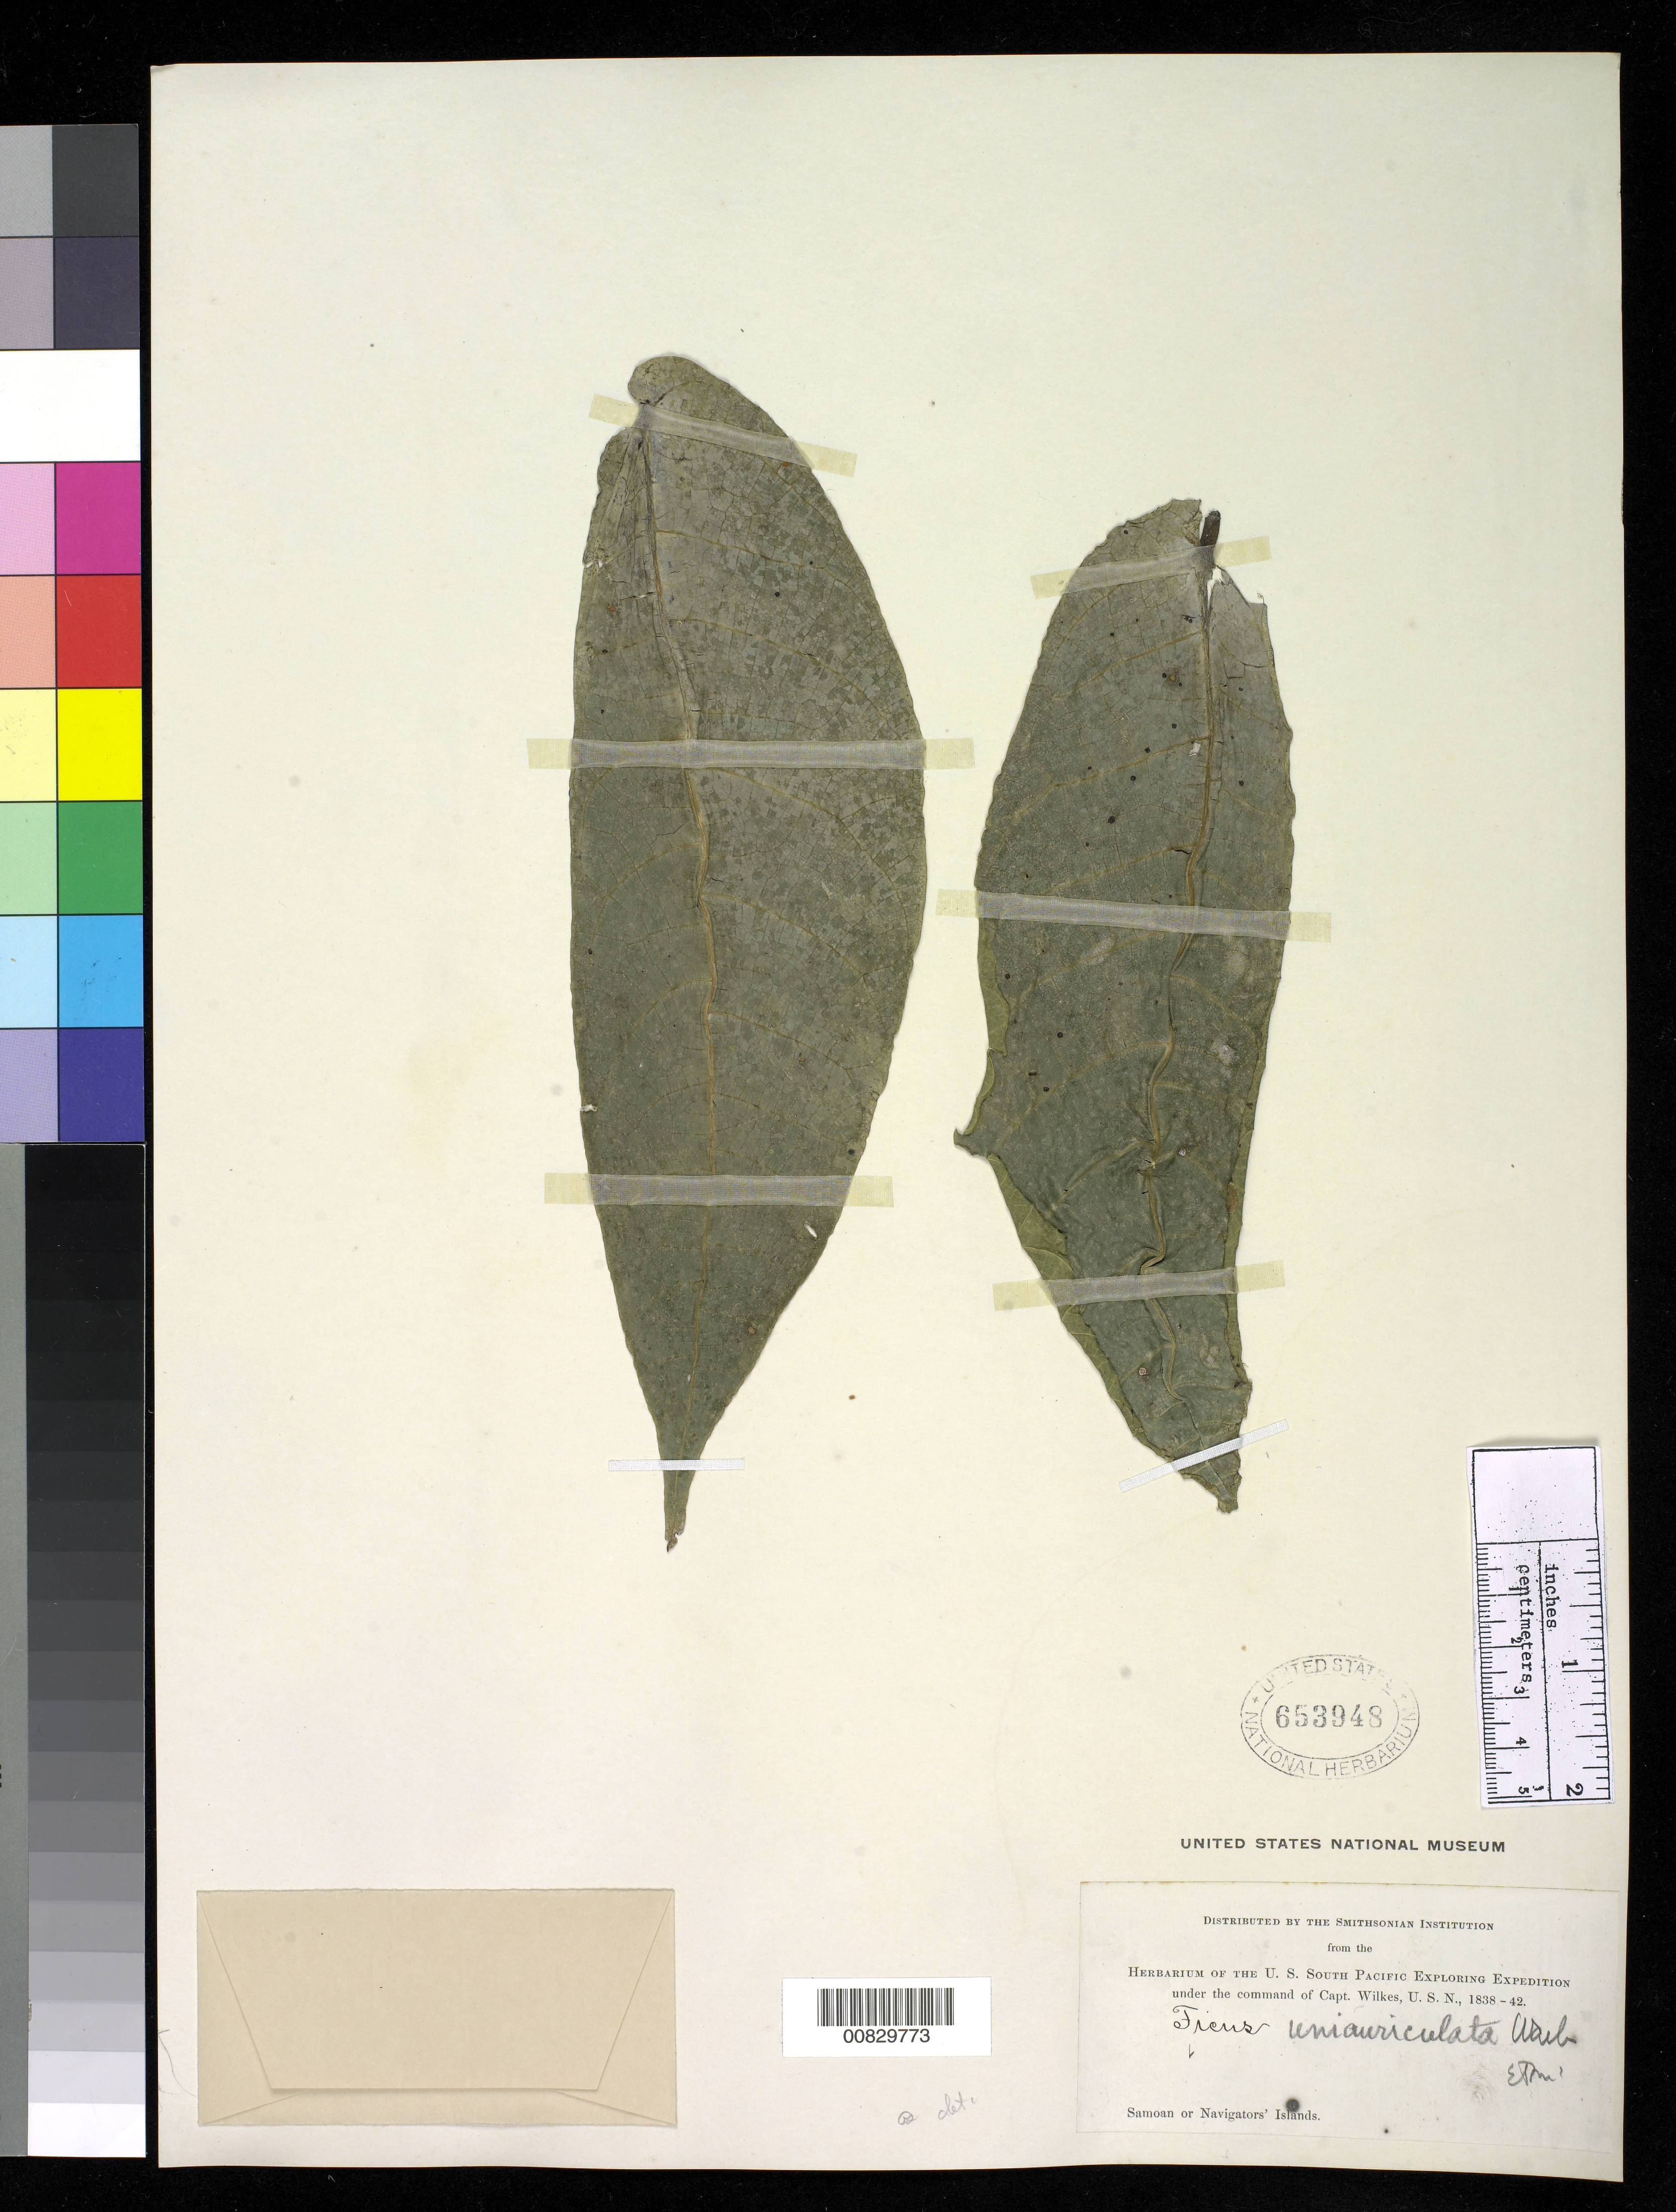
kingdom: Plantae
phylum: Tracheophyta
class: Magnoliopsida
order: Rosales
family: Moraceae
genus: Ficus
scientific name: Ficus uniauriculata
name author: Warb.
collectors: Wilkes Explor. Exped.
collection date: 1838/1842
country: American Samoa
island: Tutua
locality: Samoan to Navigator's Islands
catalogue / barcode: US 653948